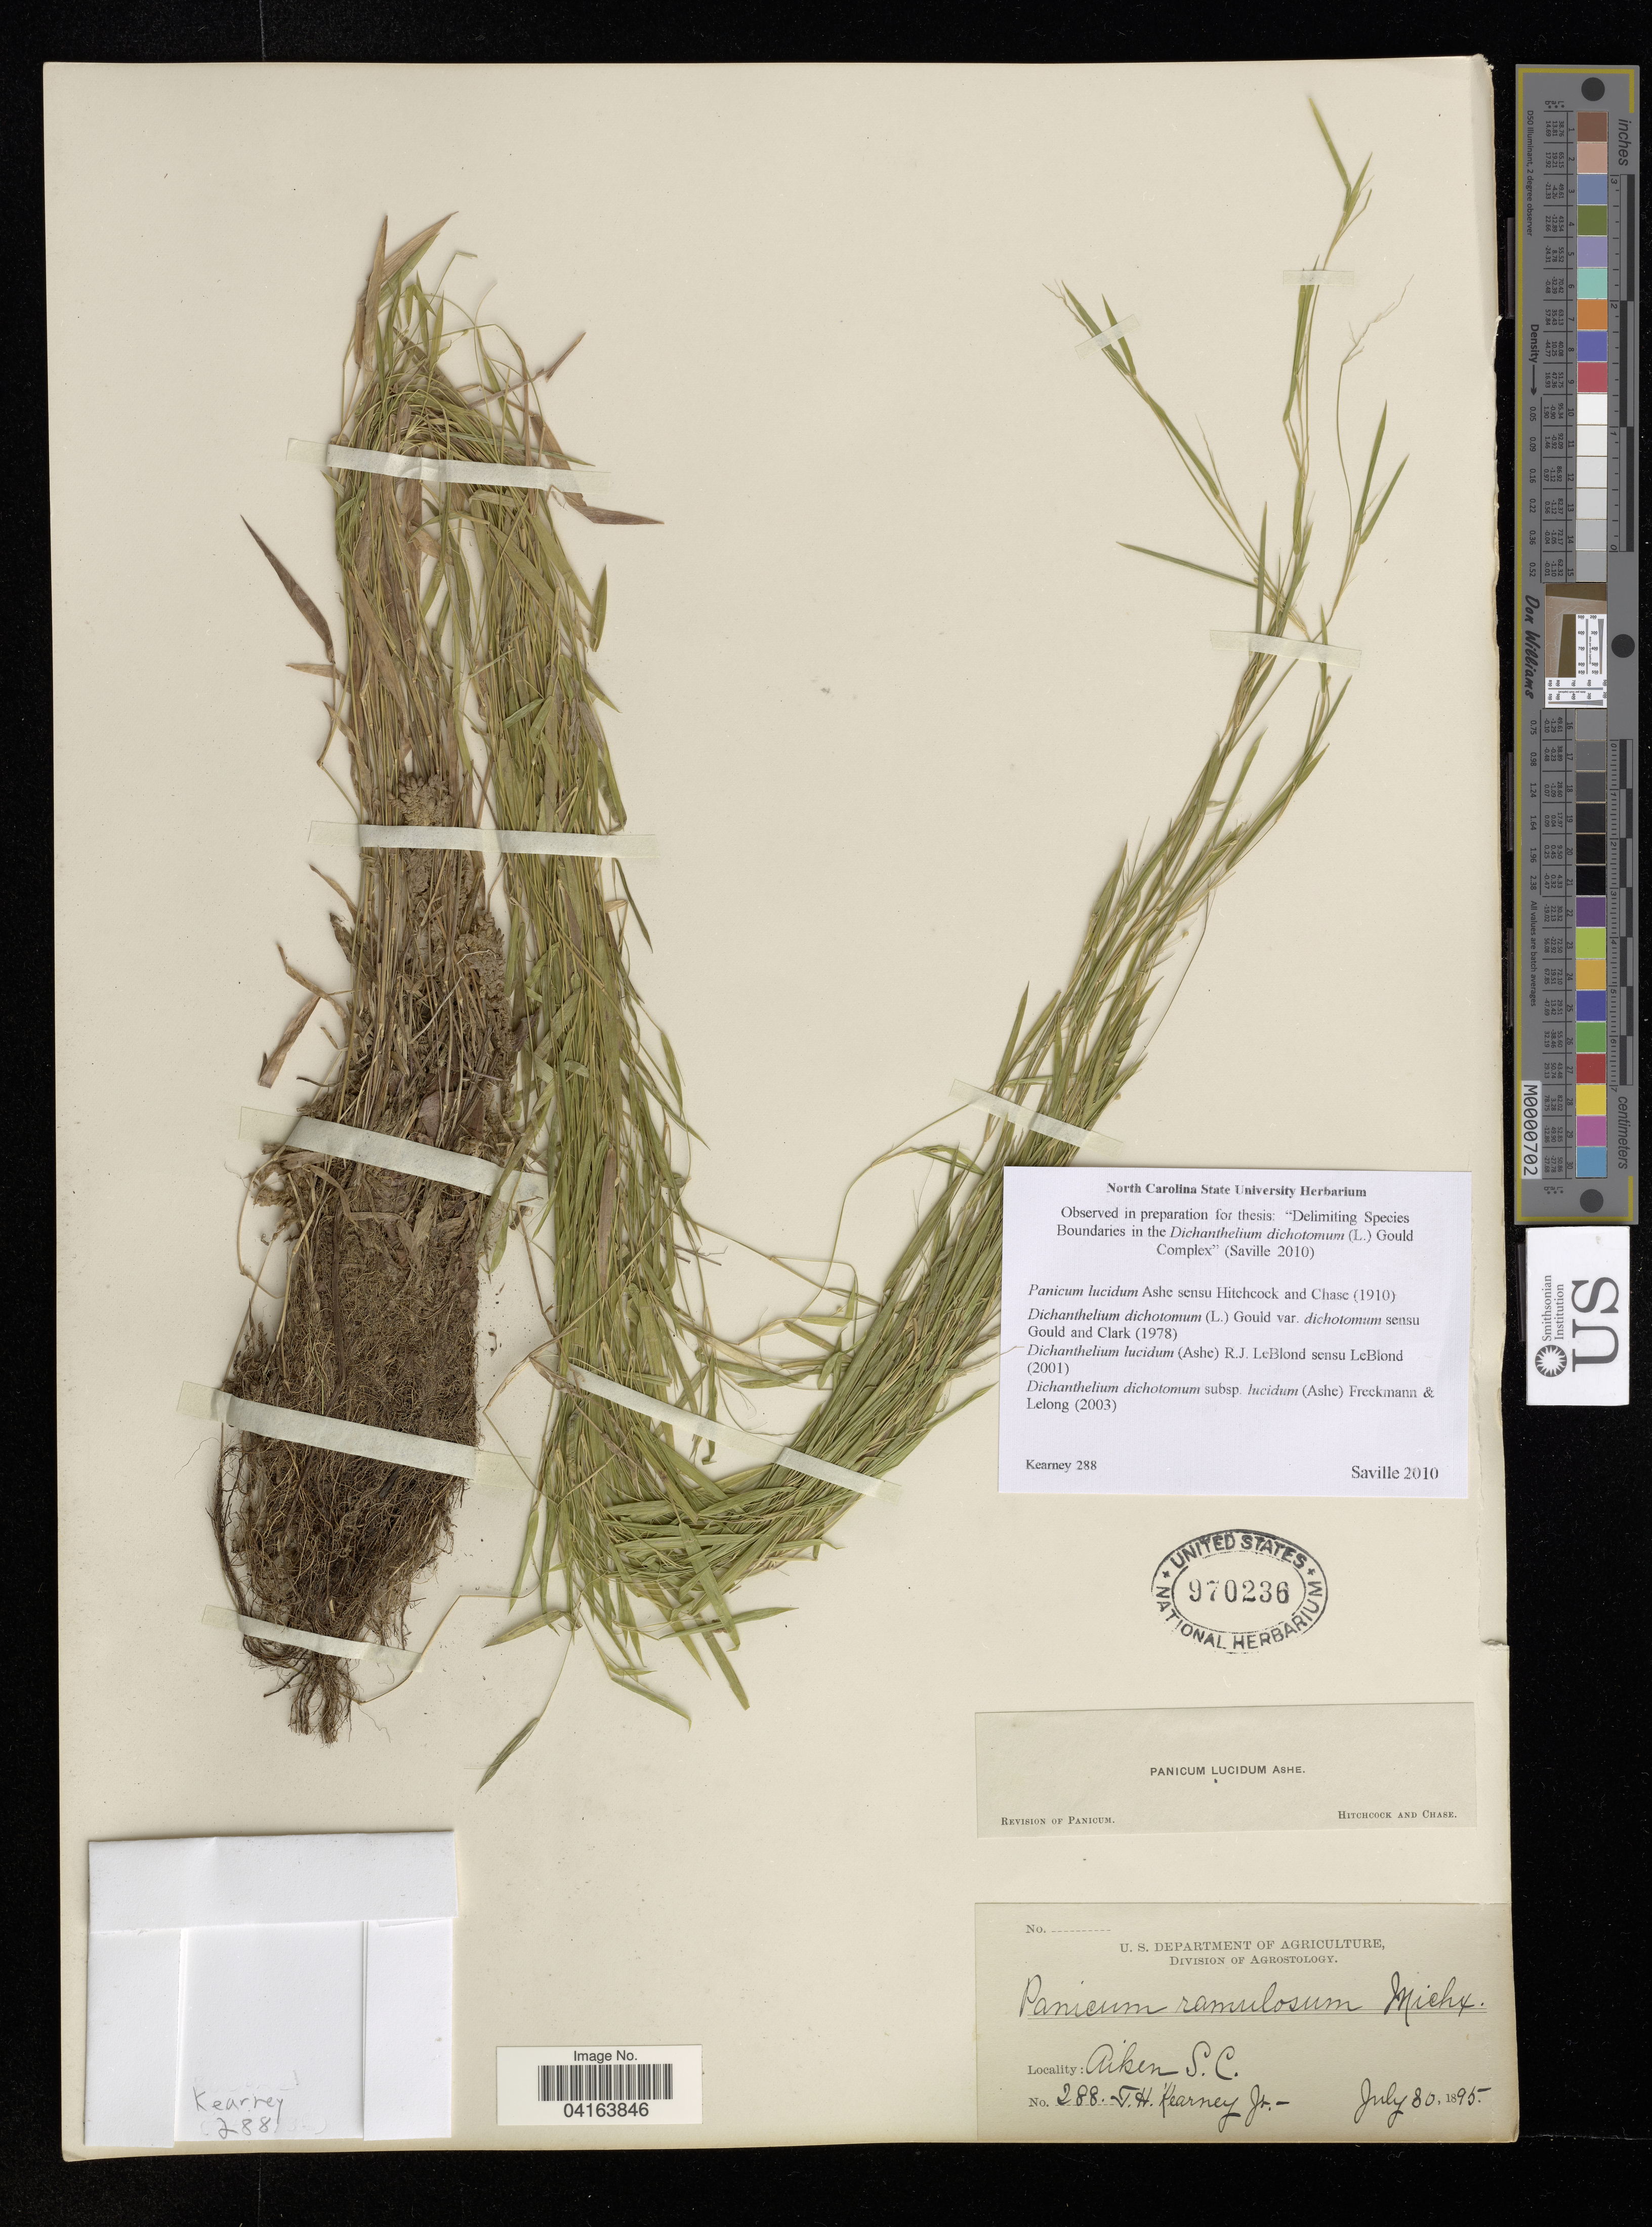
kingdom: Plantae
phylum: Tracheophyta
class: Liliopsida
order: Poales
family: Poaceae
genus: Dichanthelium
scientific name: Dichanthelium dichotomum subsp. lucidum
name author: (Ashe) Freckmann & Lelong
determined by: Saville, A. C., (NCSC), North Carolina State University (UNITED STATES)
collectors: J. Kearney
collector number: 288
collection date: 1895-07-08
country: United States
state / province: South Carolina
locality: Aiken.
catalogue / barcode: US 970236